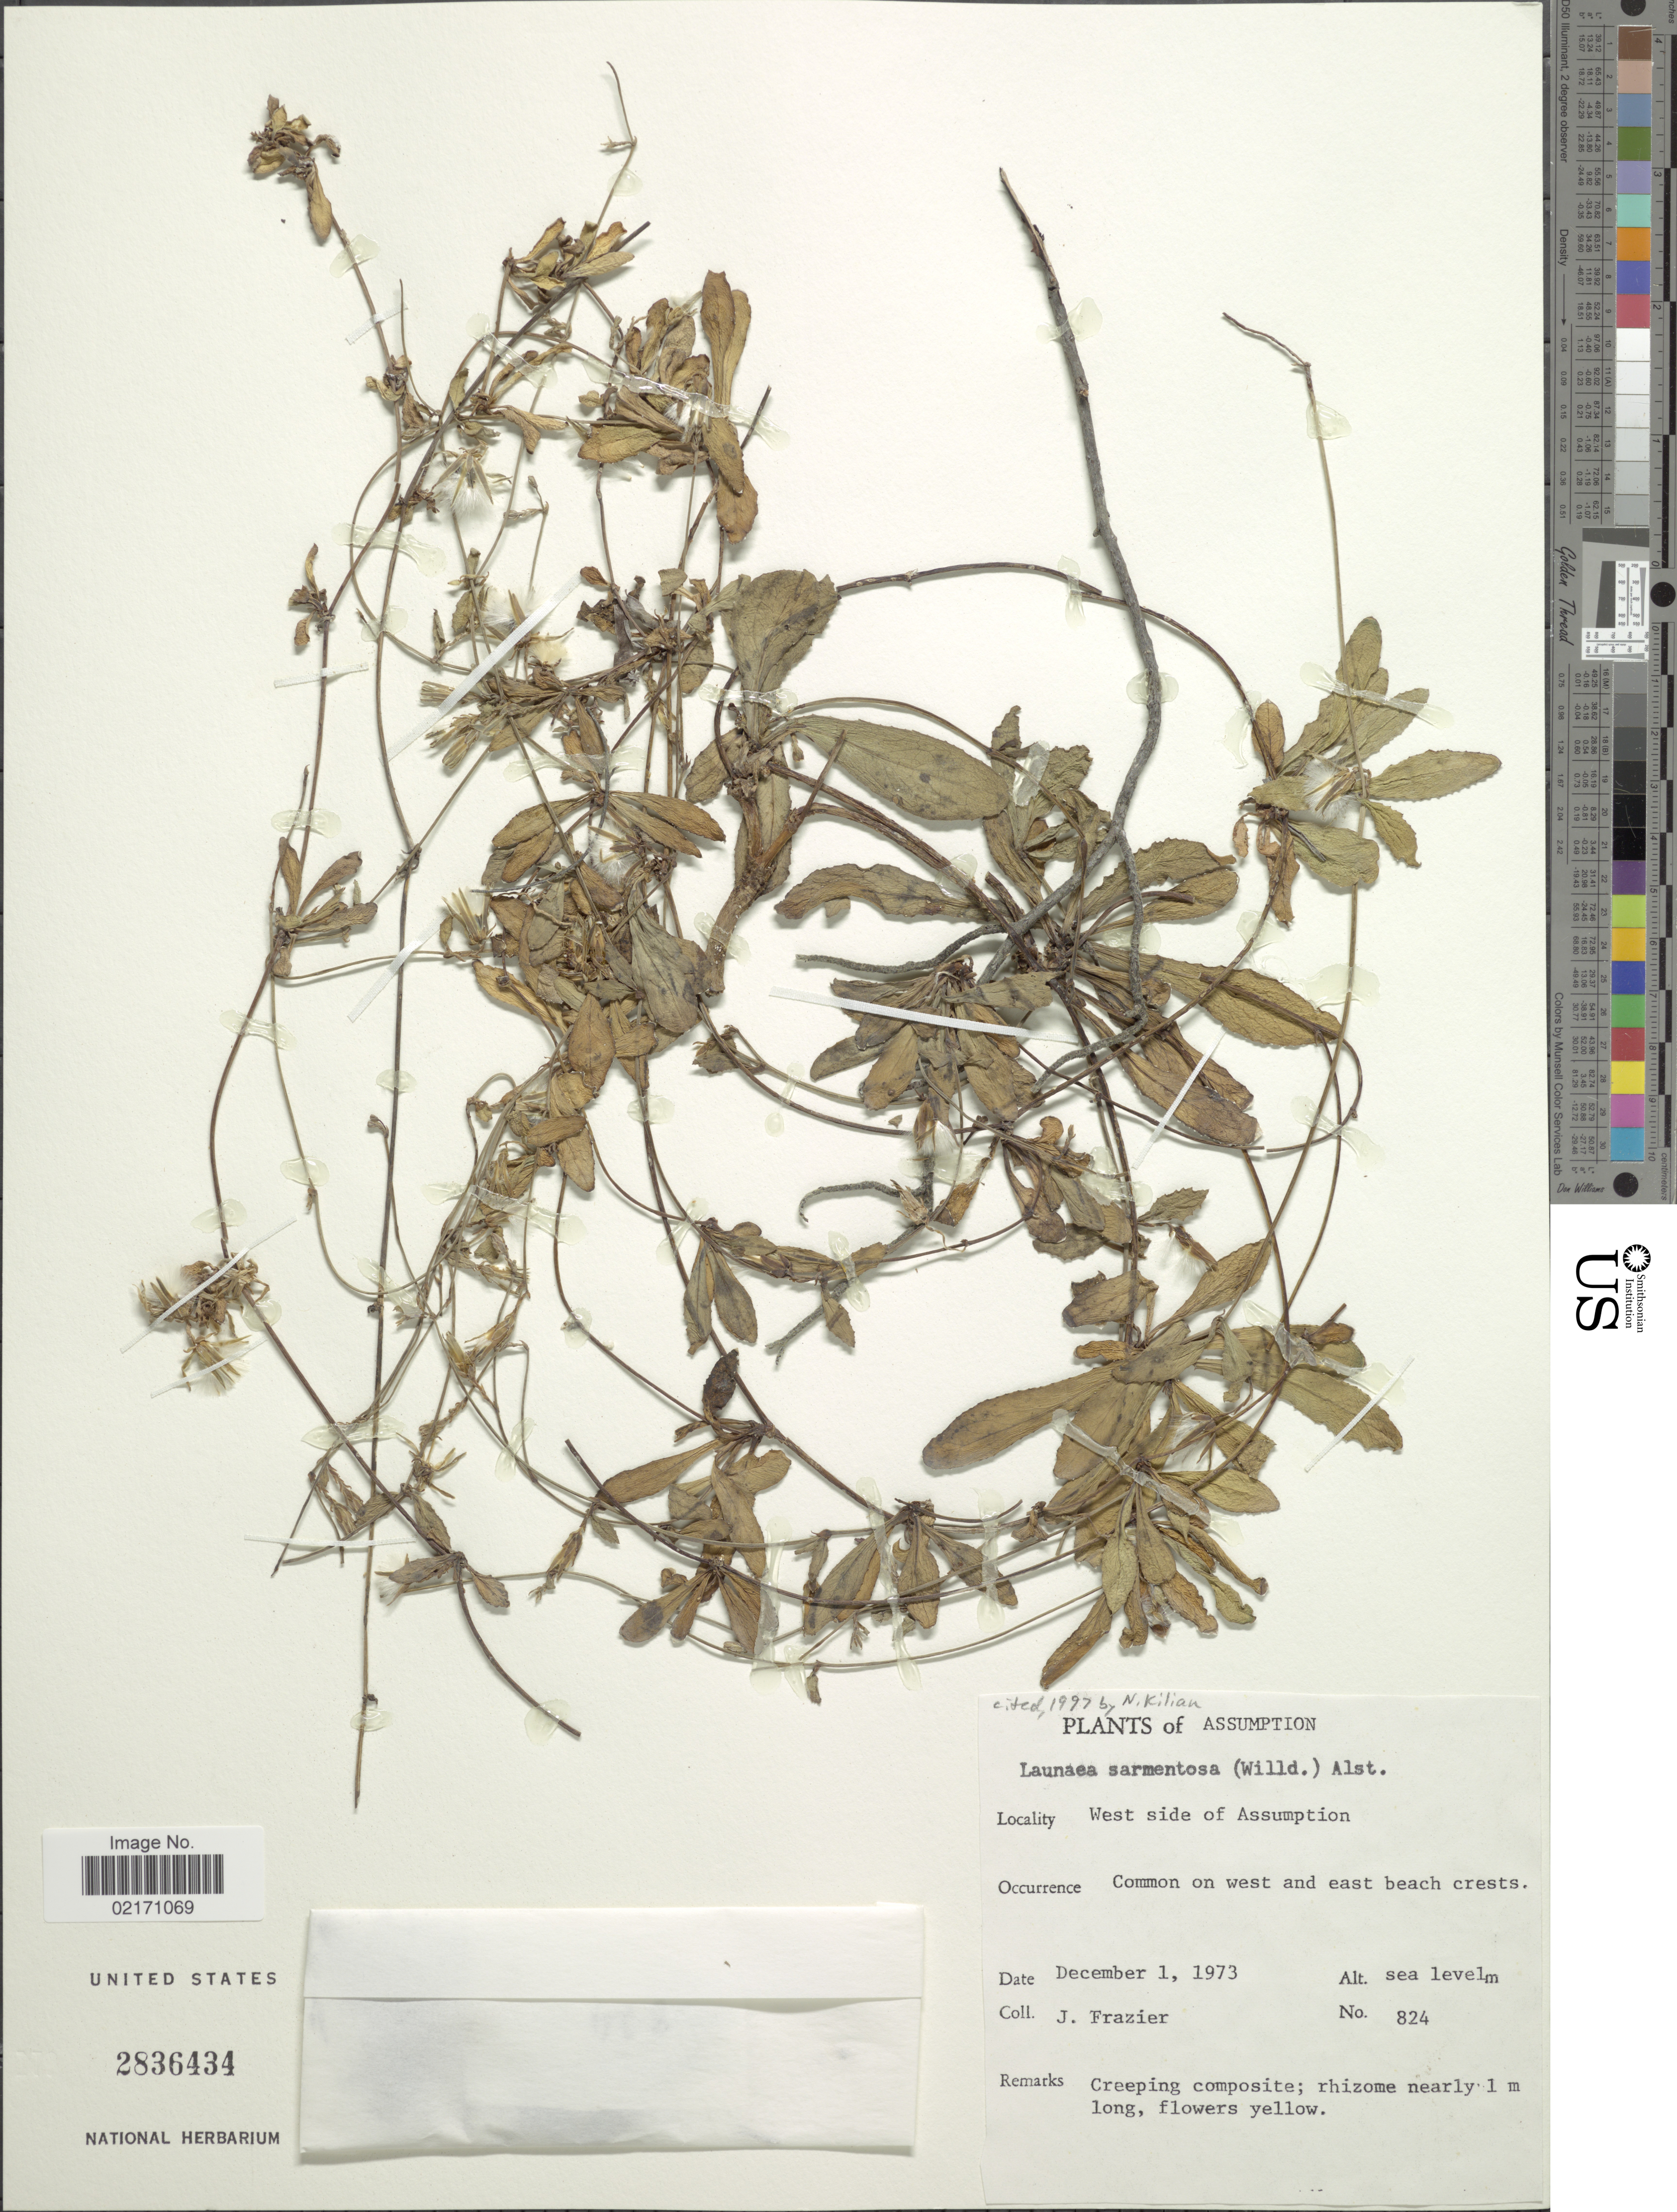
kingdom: Plantae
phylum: Tracheophyta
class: Magnoliopsida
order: Asterales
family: Asteraceae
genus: Launaea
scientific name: Launaea sarmentosa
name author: (Willd.) Kuntze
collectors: J. Frazier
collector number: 824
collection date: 1973-12-01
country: Seychelles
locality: Assumption, west side of Assumption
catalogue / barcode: US 2836434